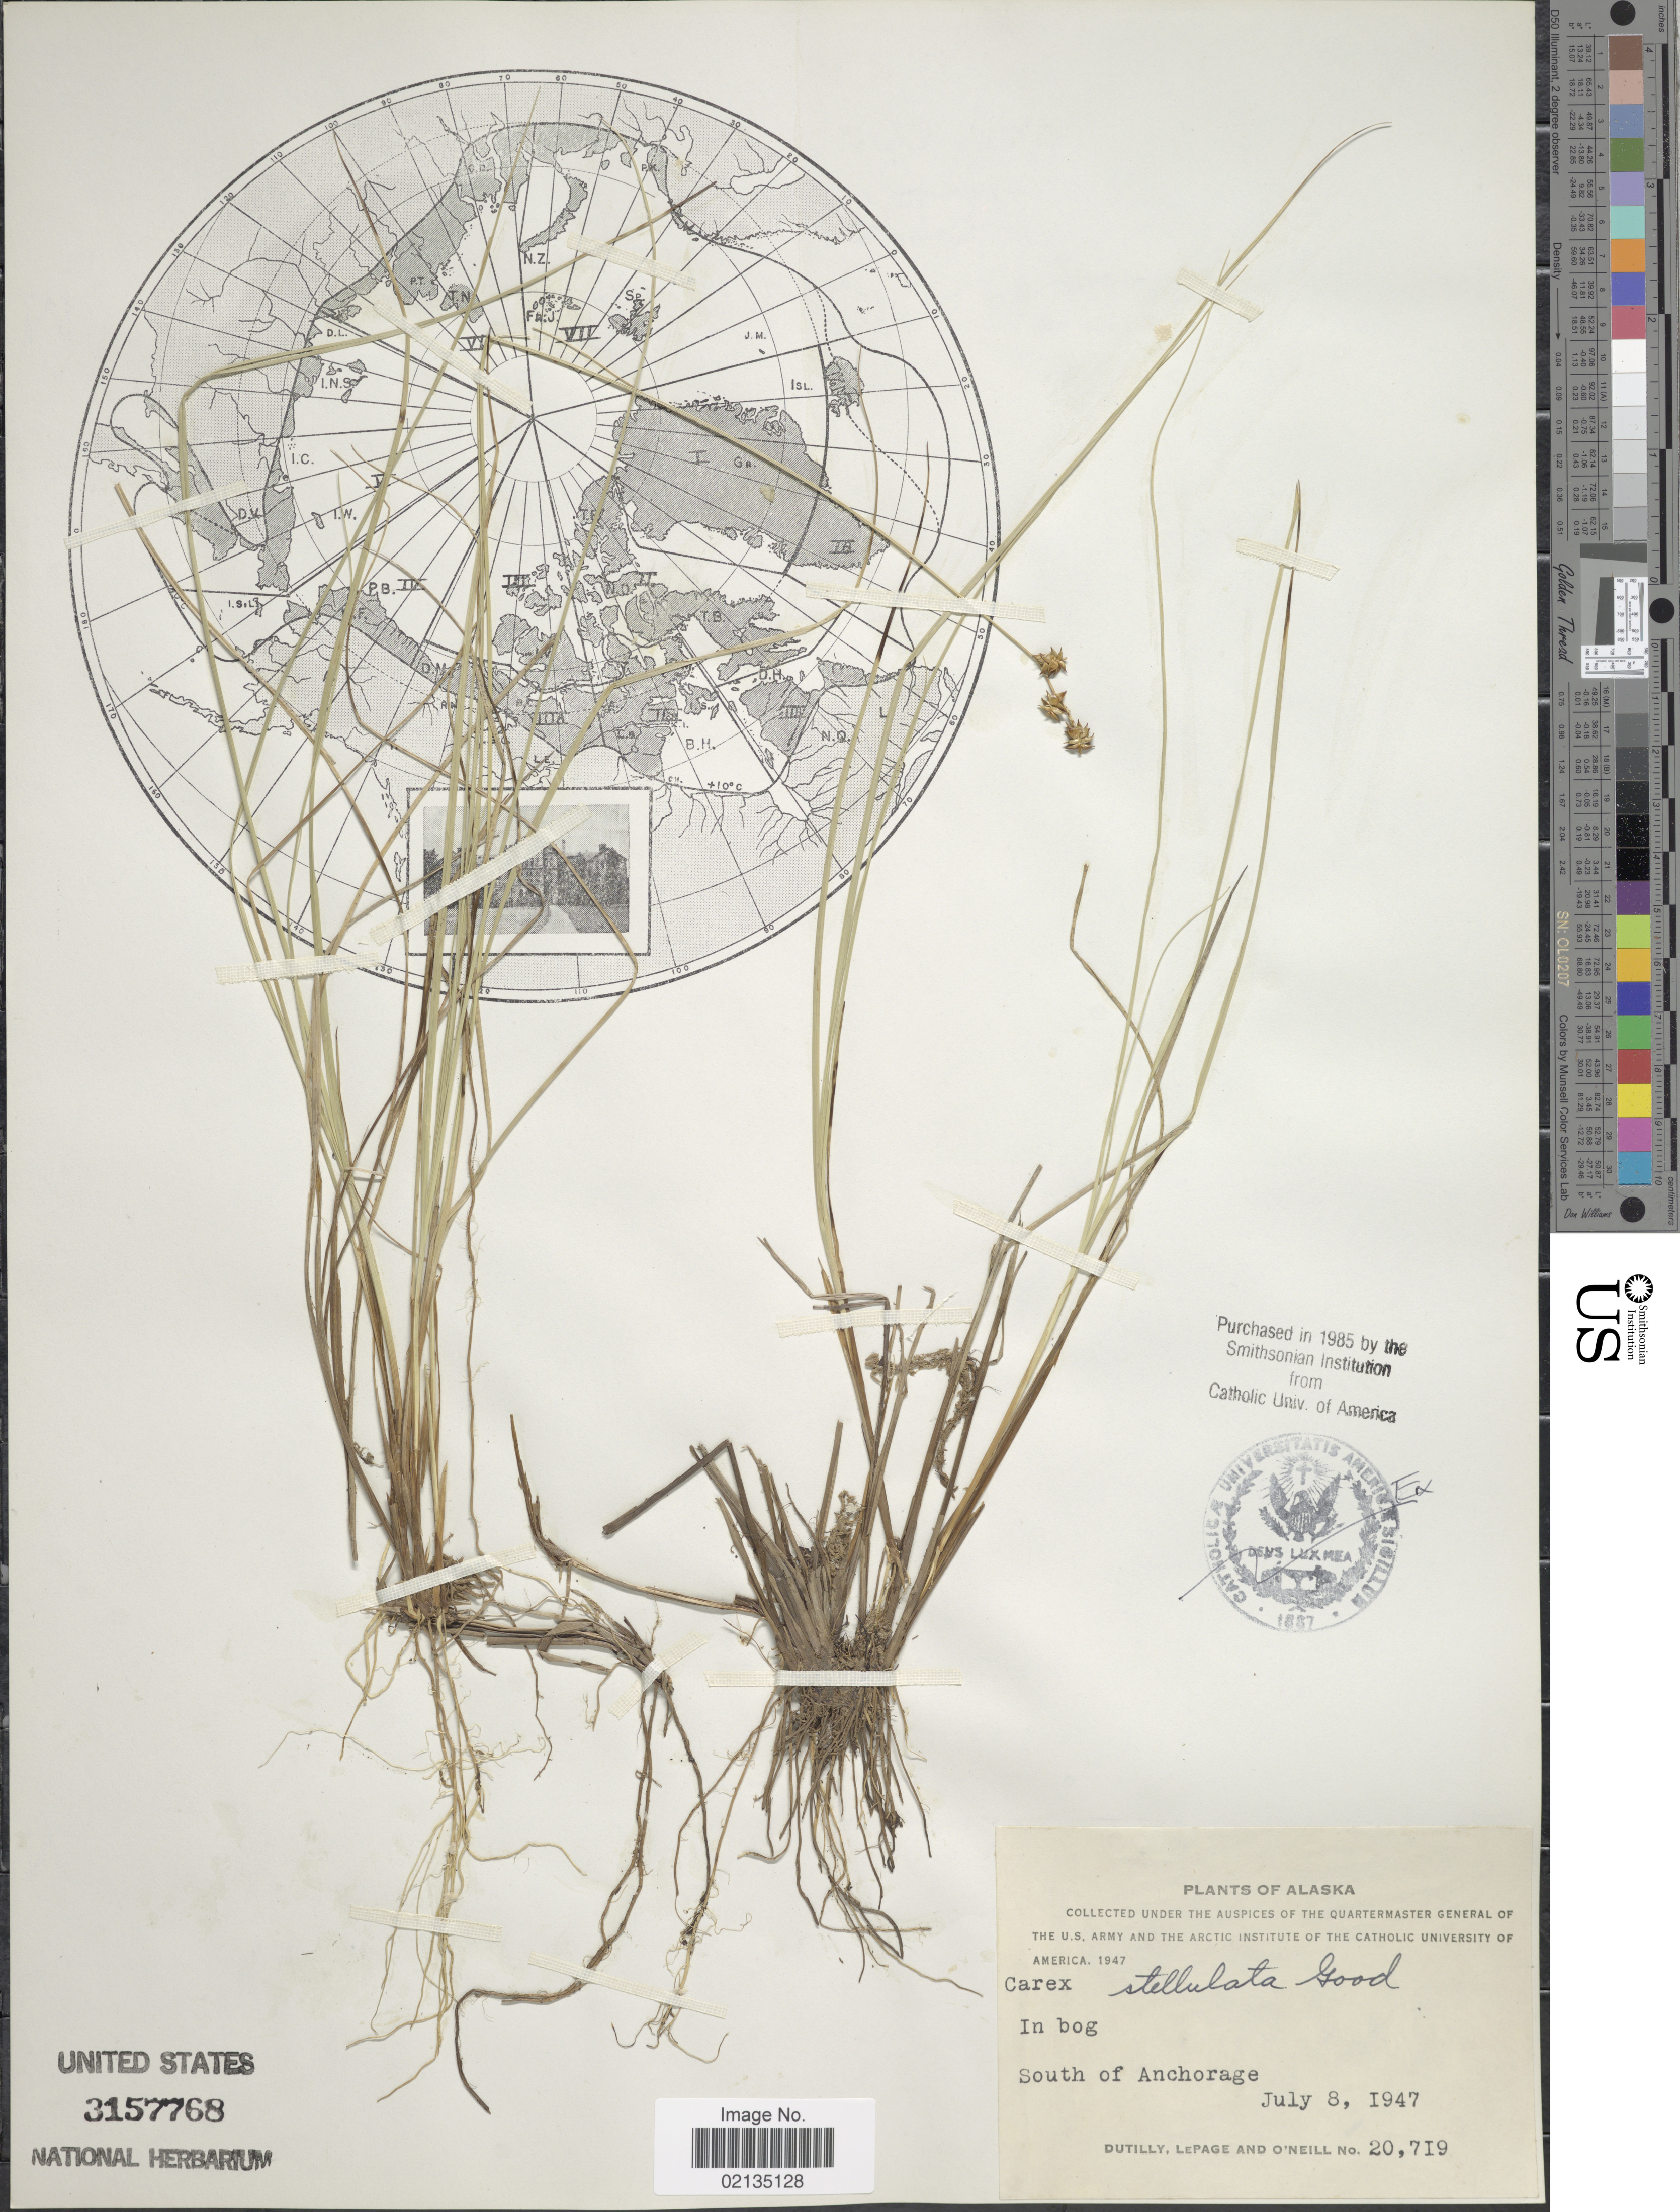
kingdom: Plantae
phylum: Tracheophyta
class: Liliopsida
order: Poales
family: Cyperaceae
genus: Carex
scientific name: Carex echinata subsp. echinata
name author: Murray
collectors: -. Dutilly, -. LePage & O' Neill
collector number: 201719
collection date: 1947-07-08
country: United States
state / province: Alaska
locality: Alaska, In bog South of Anchorage.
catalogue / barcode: US 3157768